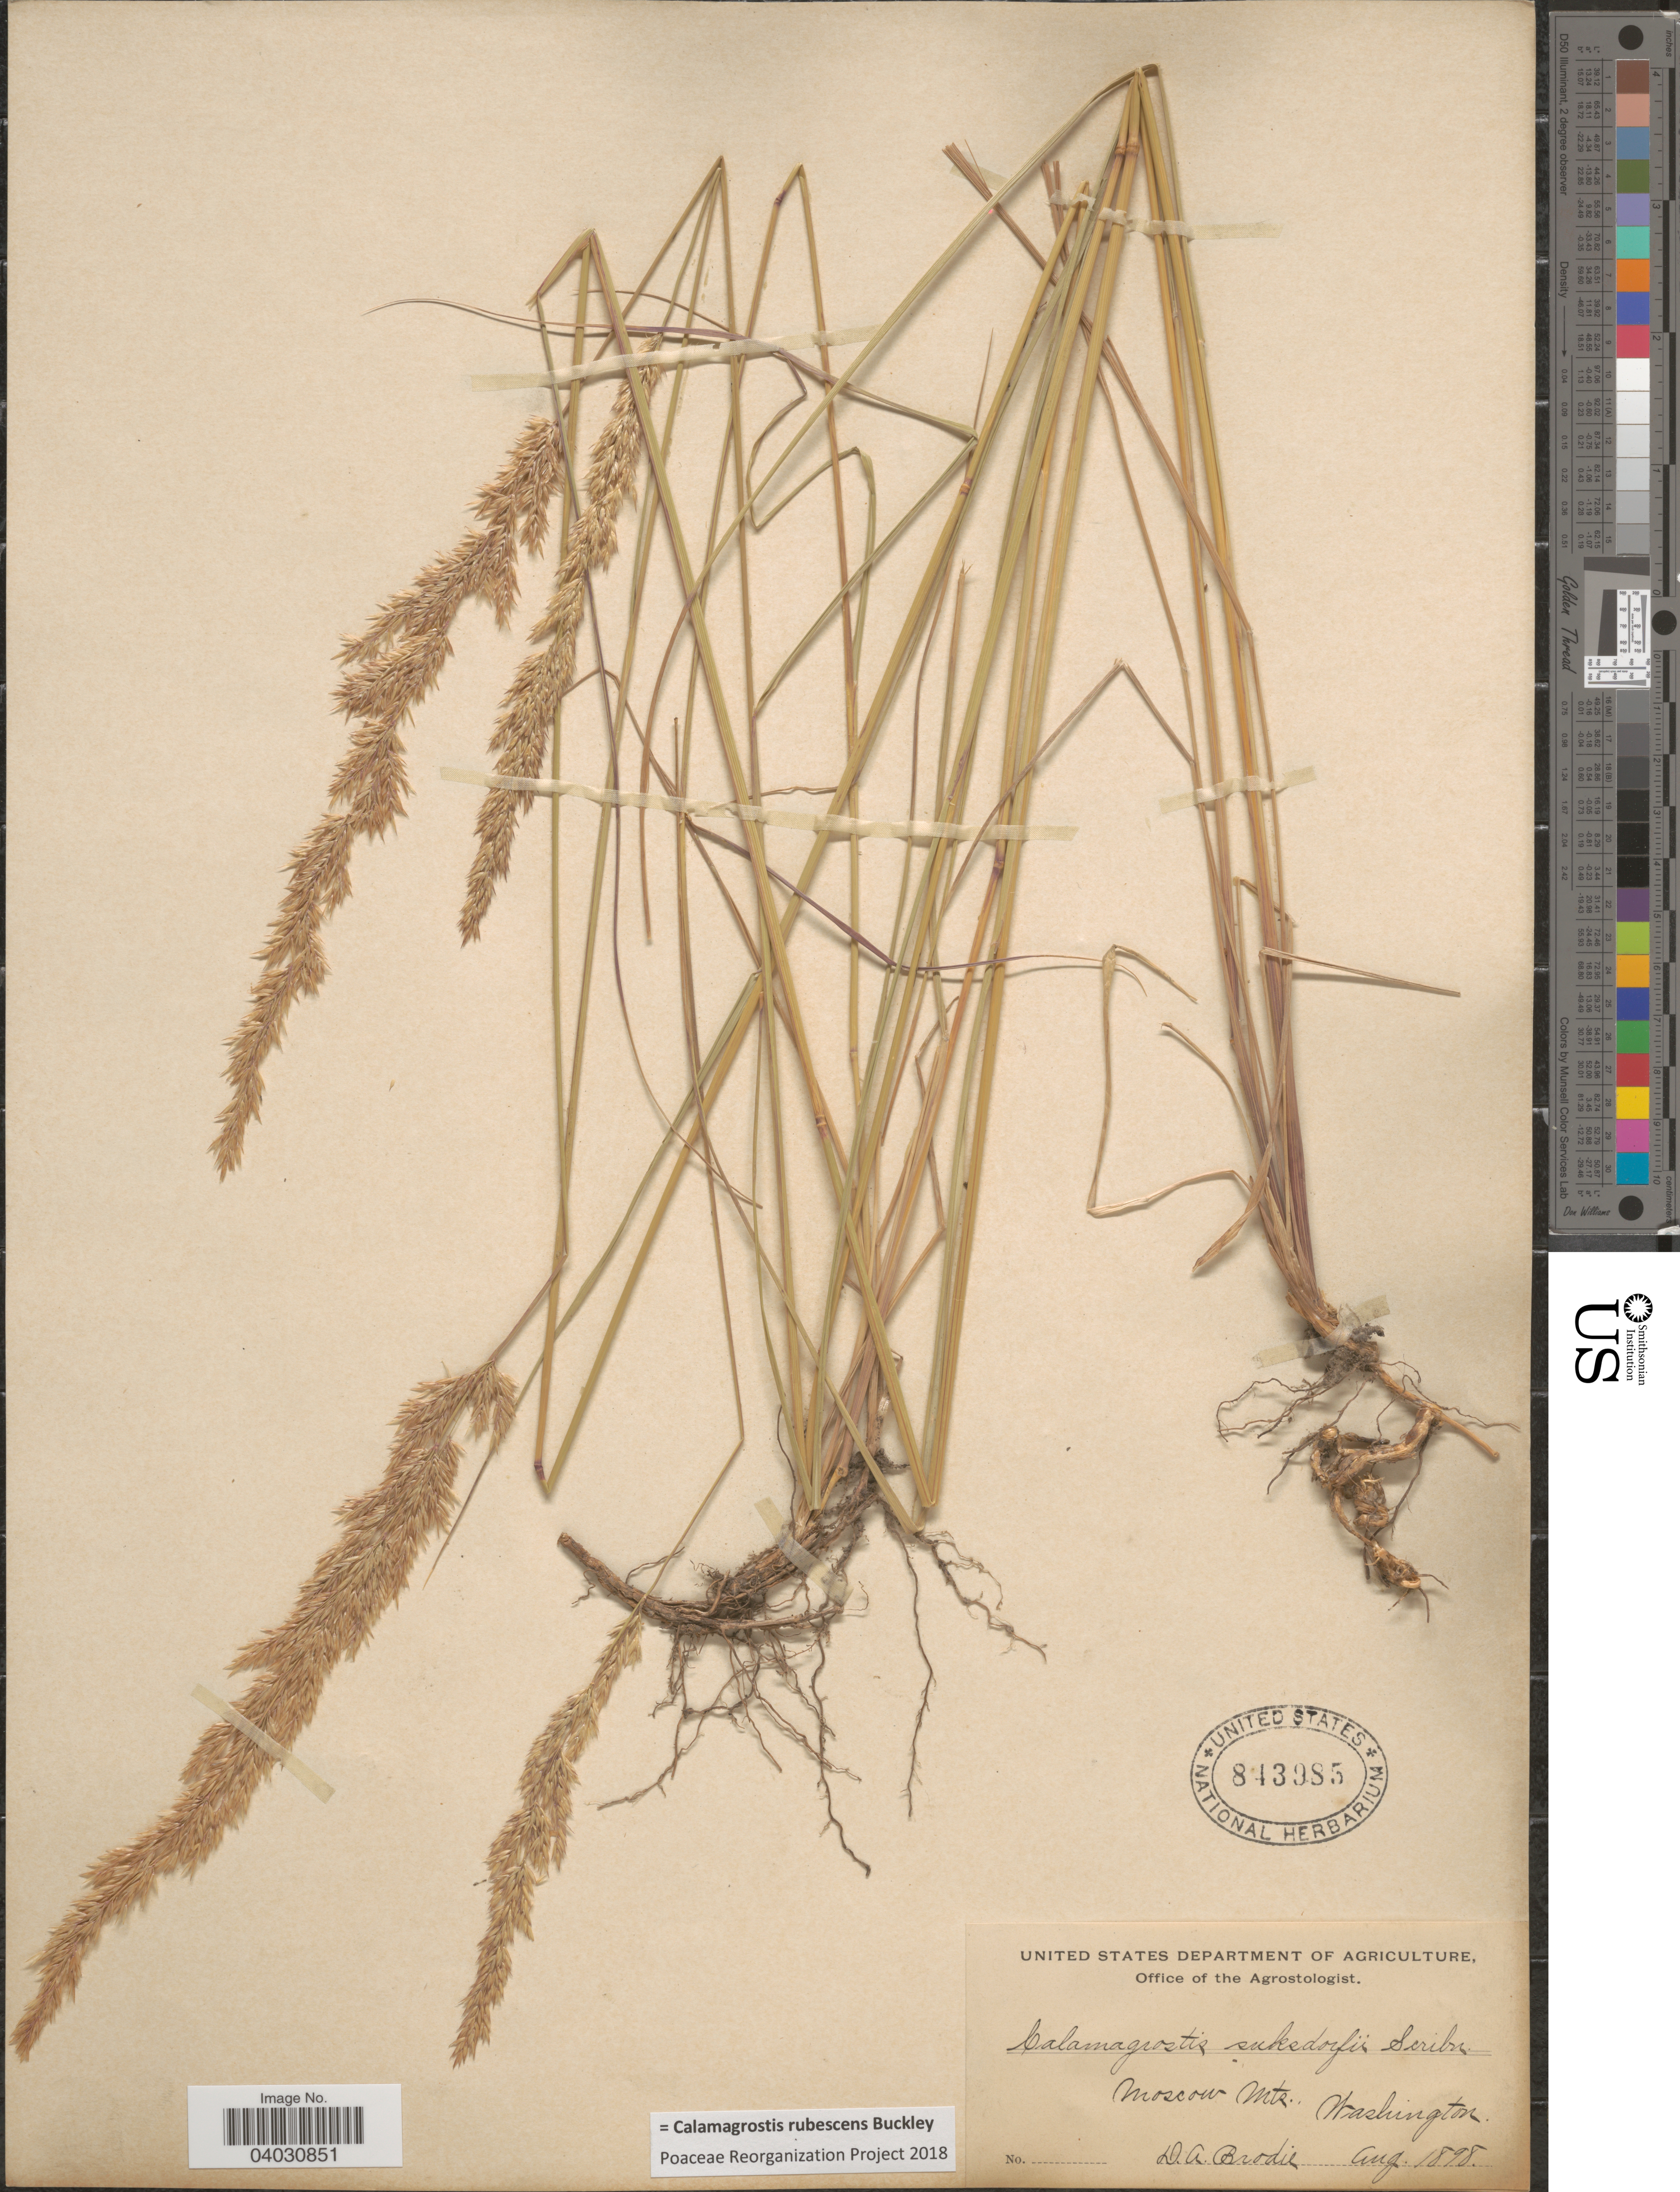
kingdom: Plantae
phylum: Tracheophyta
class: Liliopsida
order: Poales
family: Poaceae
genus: Calamagrostis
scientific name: Calamagrostis rubescens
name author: Buckley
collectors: D. Brodie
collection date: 1898-08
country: United States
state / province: Washington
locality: Moscow Mts.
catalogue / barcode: US 843985